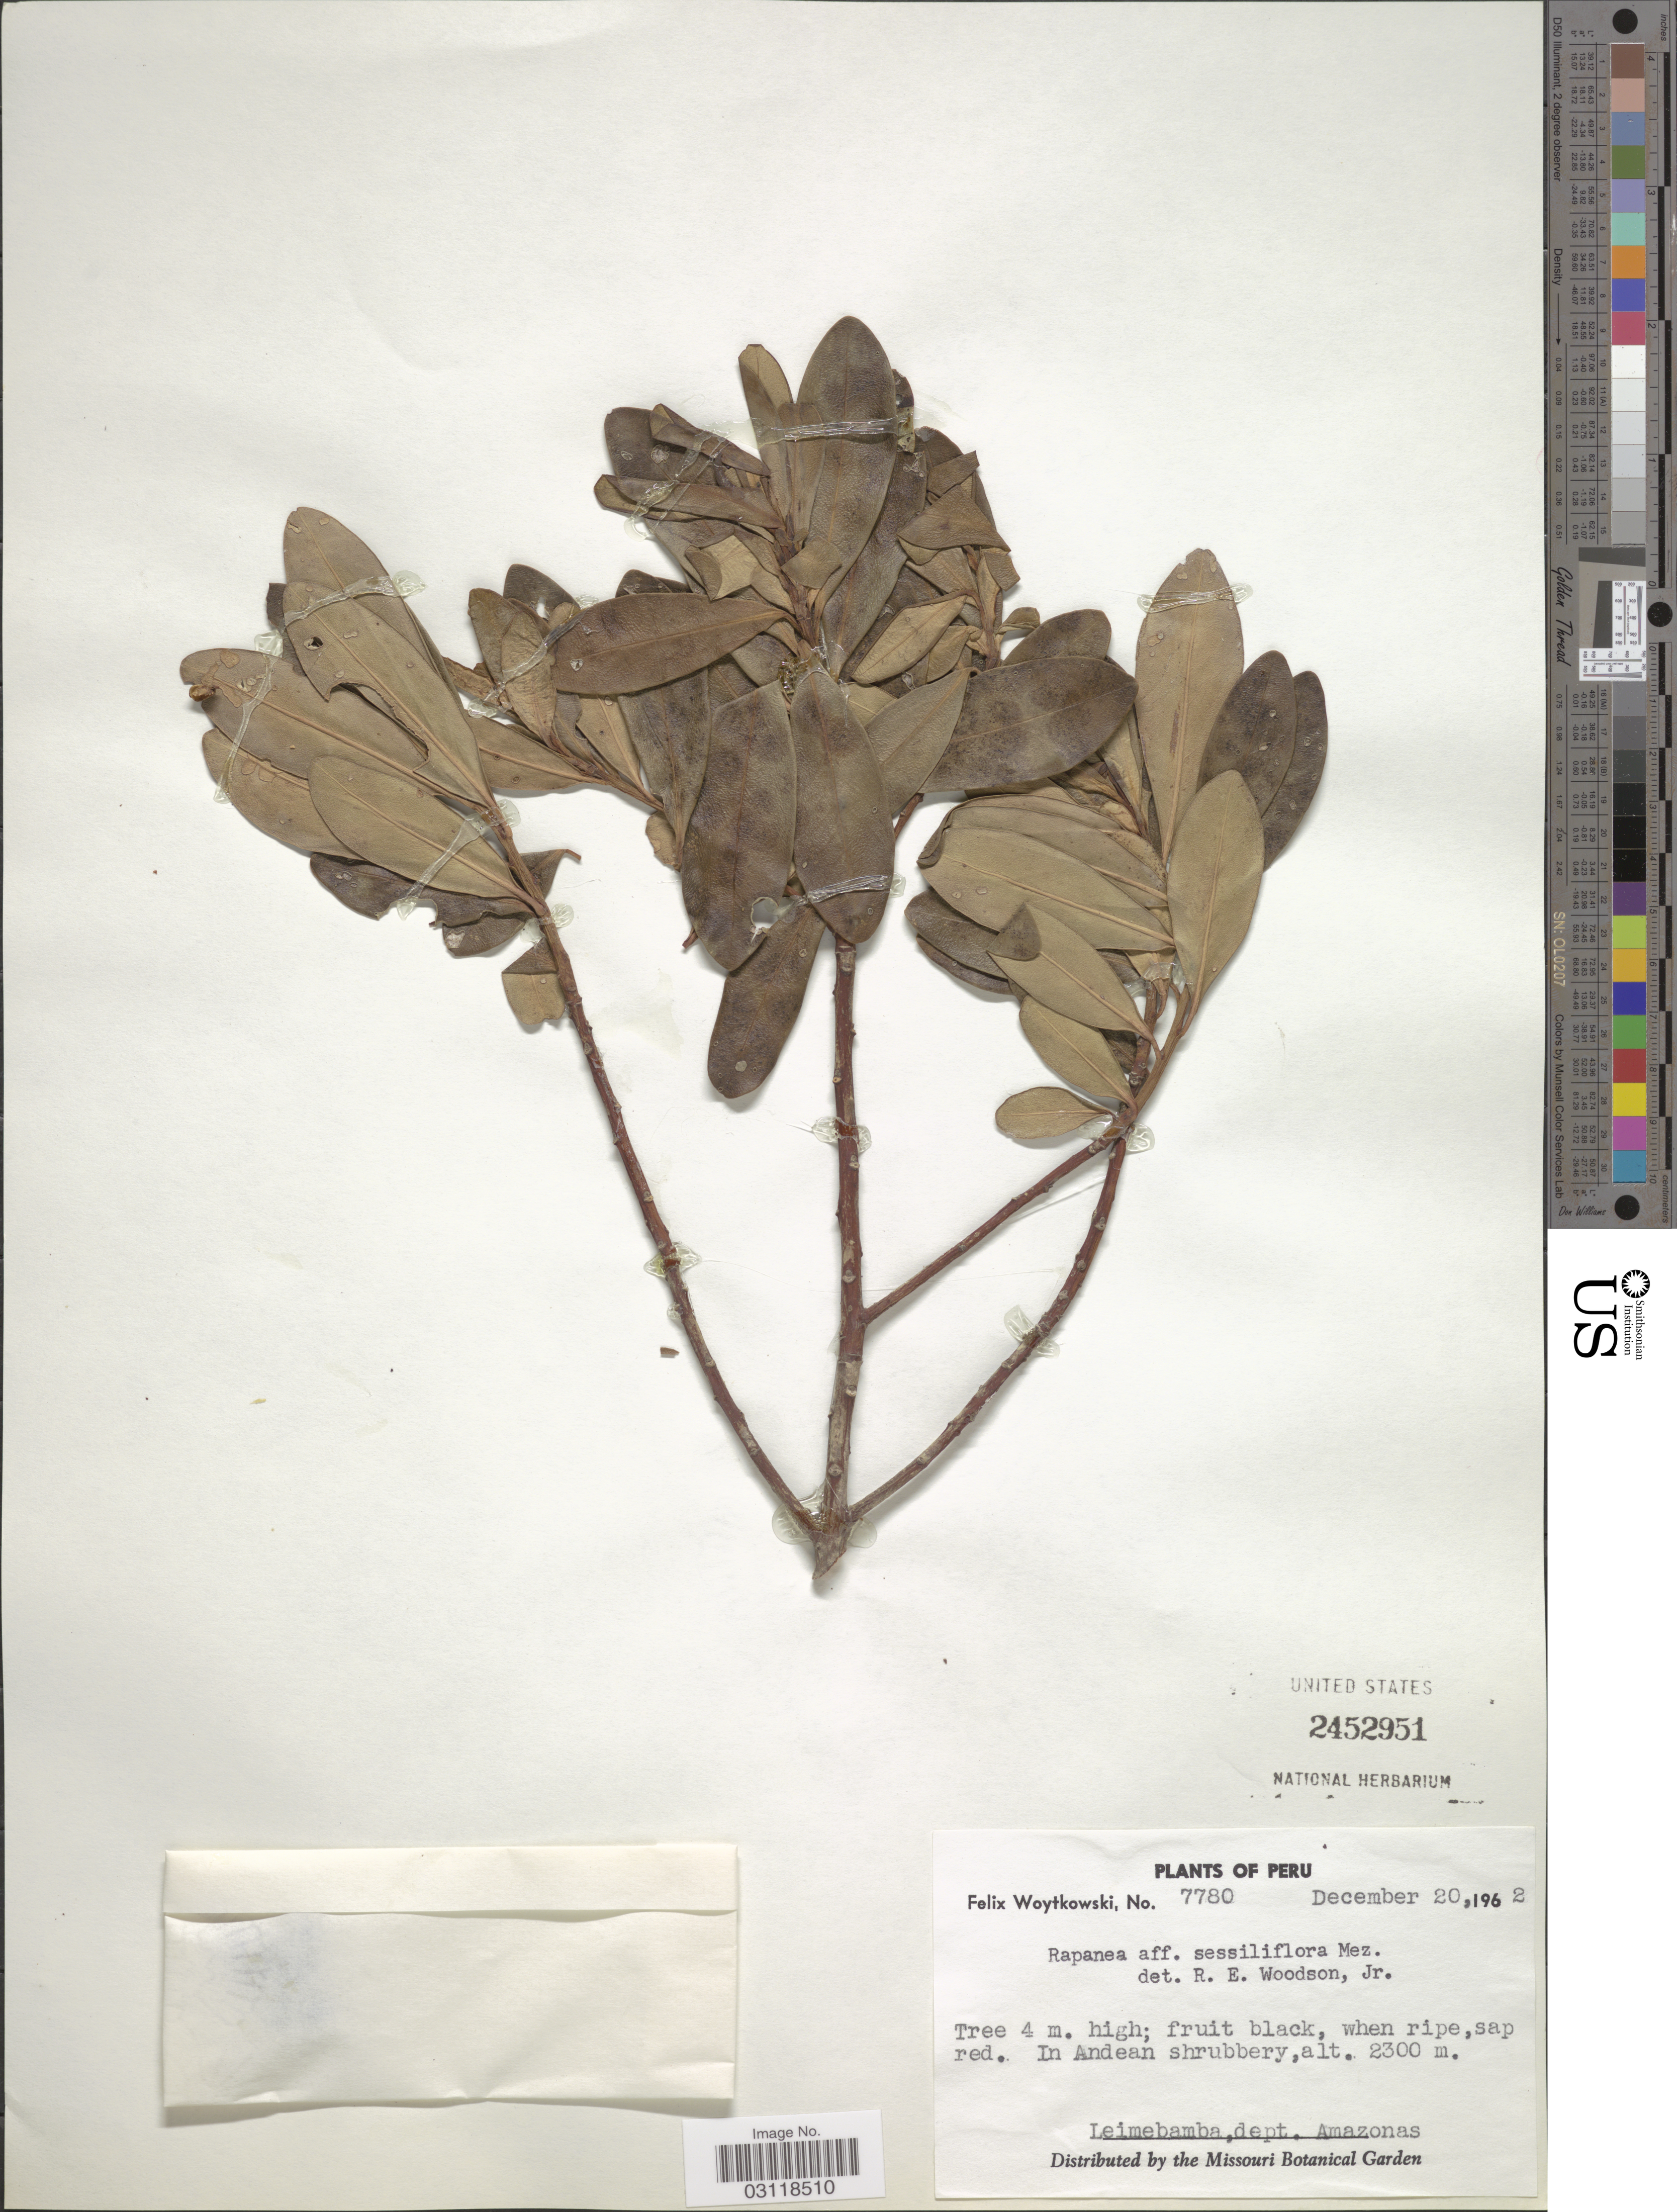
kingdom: Plantae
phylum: Tracheophyta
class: Magnoliopsida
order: Ericales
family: Primulaceae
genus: Rapanea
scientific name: Rapanea sessiliflora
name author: Mez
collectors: F. Woytkowski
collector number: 7780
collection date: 1962-12-20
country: Peru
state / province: Amazonas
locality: In Andean shrubbery. Leimebamba, dept. Amazonas.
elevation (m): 2300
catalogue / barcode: US 2452951